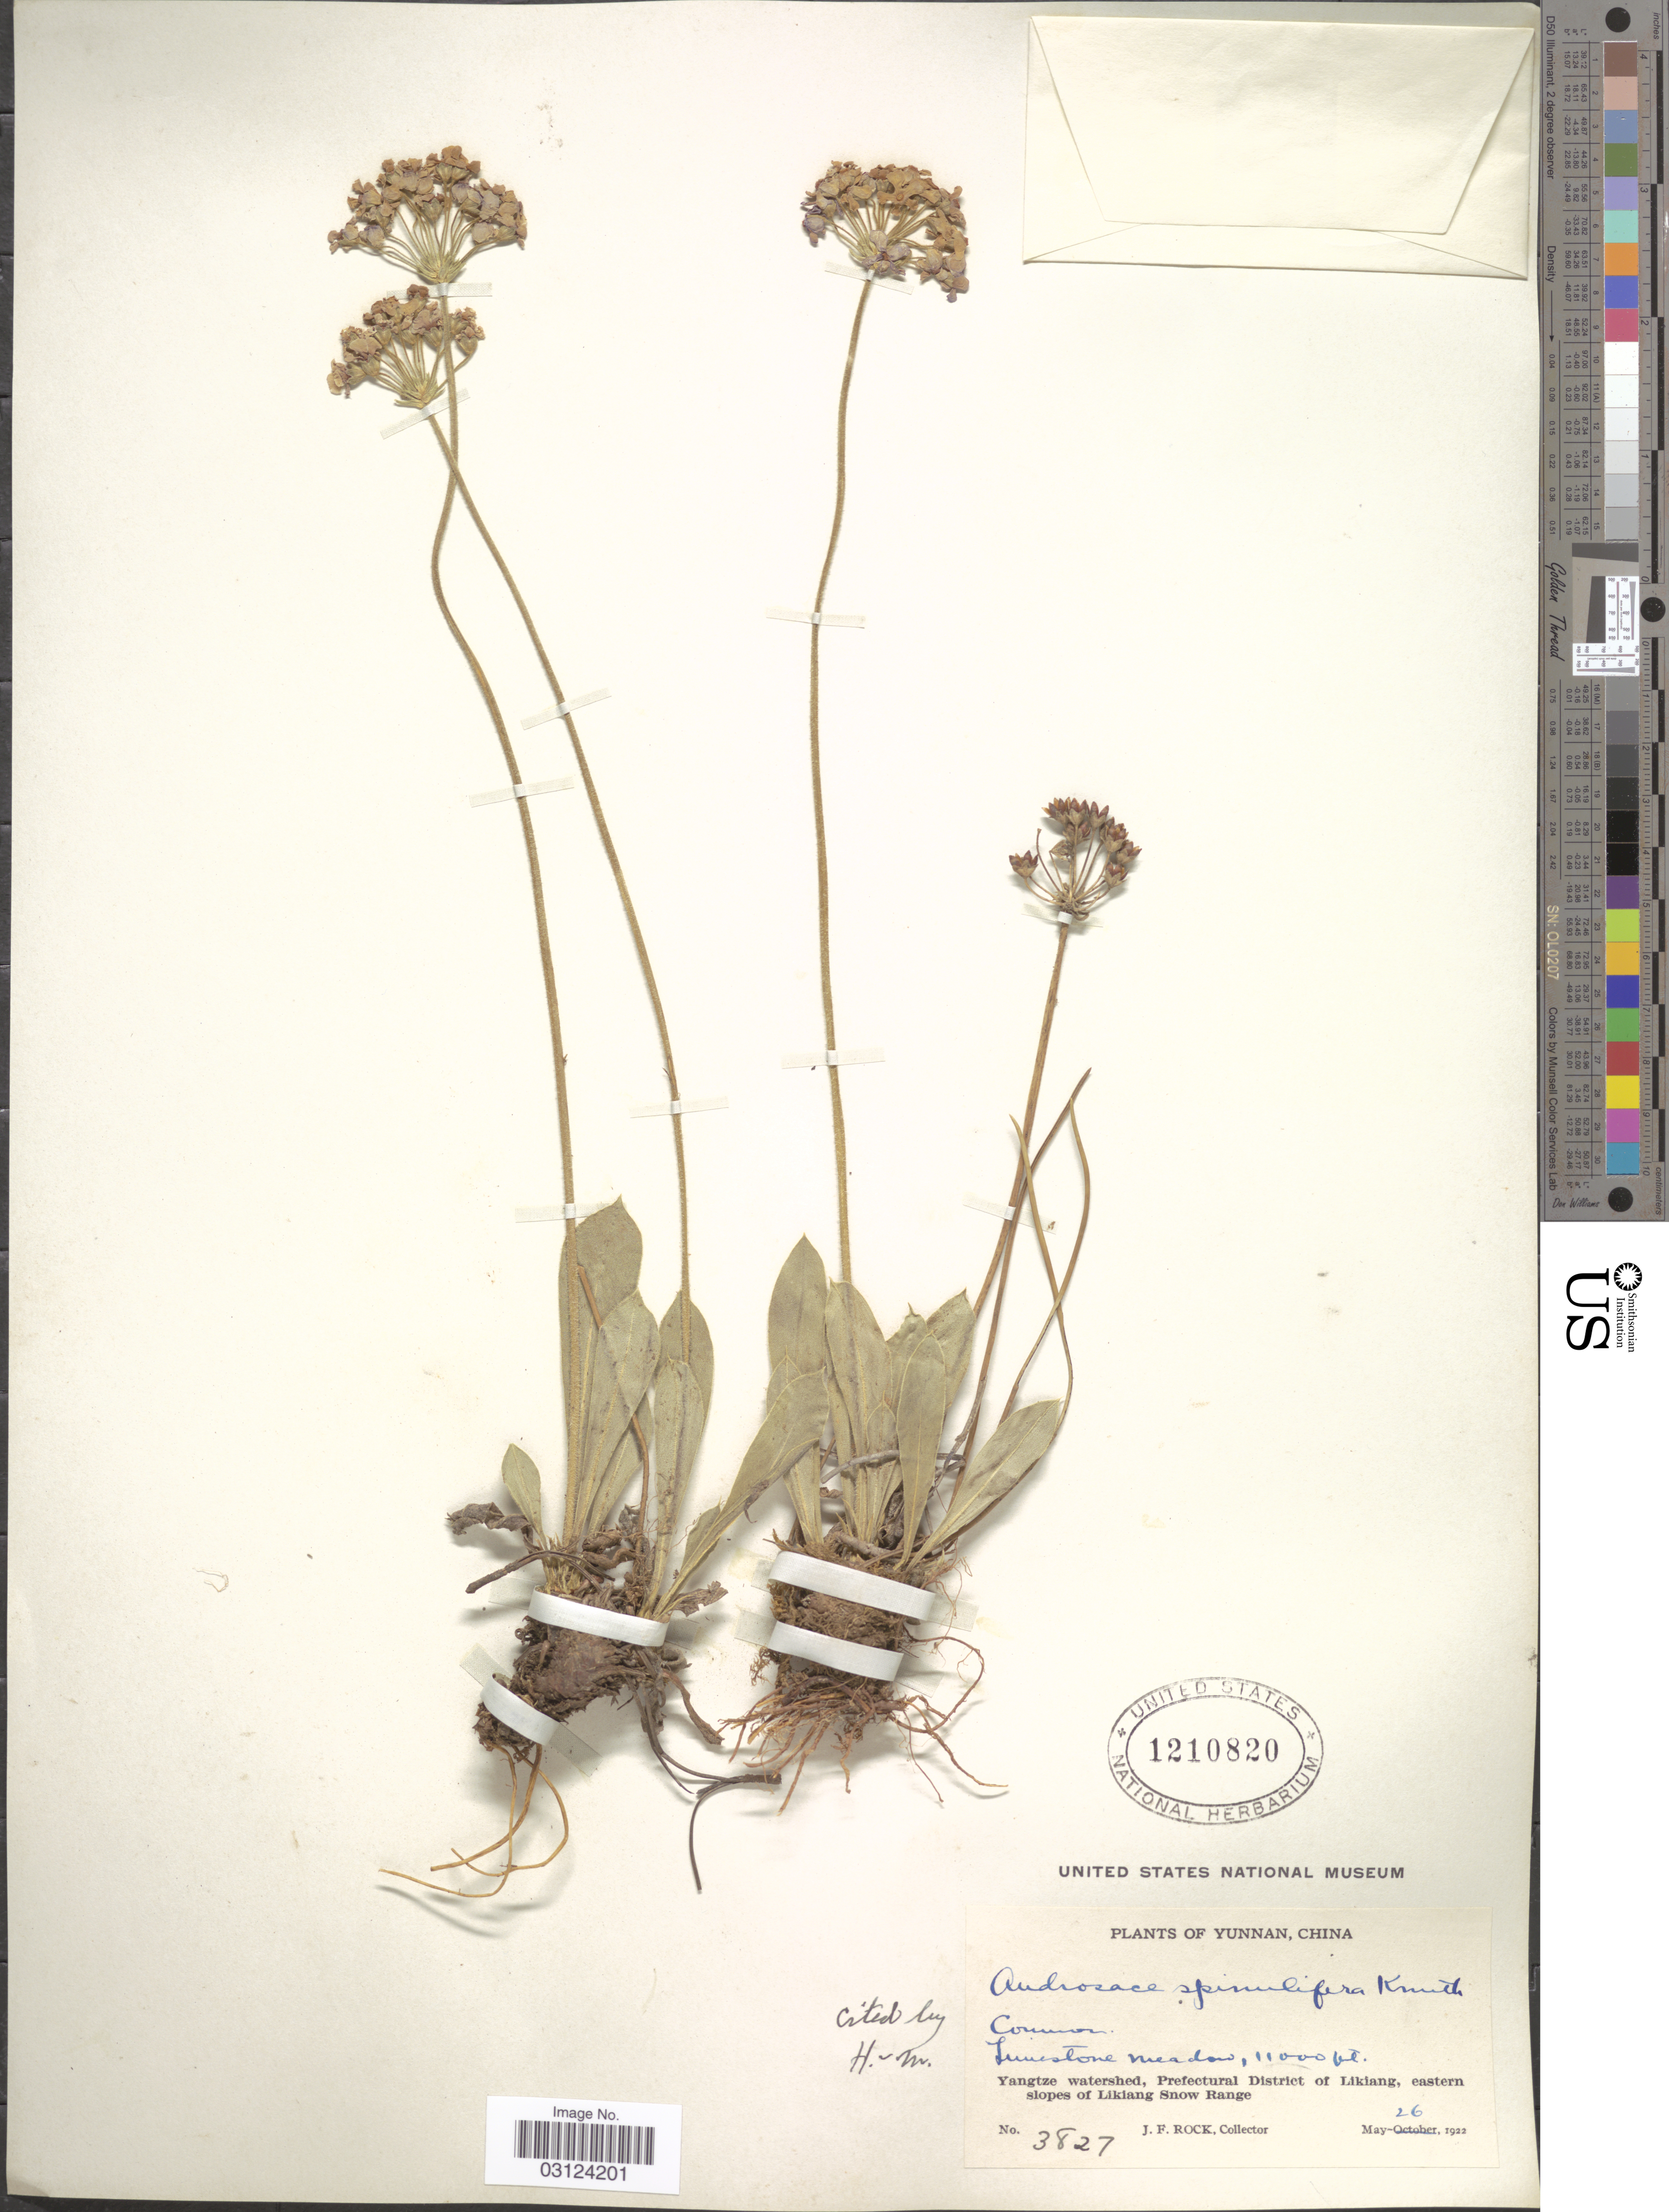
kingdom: Plantae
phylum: Tracheophyta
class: Magnoliopsida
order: Ericales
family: Primulaceae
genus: Androsace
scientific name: Androsace spinulifera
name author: (Franch.) R. Knuth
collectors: J. Rock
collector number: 3827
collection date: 1922-05-26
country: China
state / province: Yunnan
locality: Yangtze watershed, Prefectural District of Likiang, eastern slopes of Likiang Snow Range.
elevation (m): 3353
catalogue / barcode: US 1210820